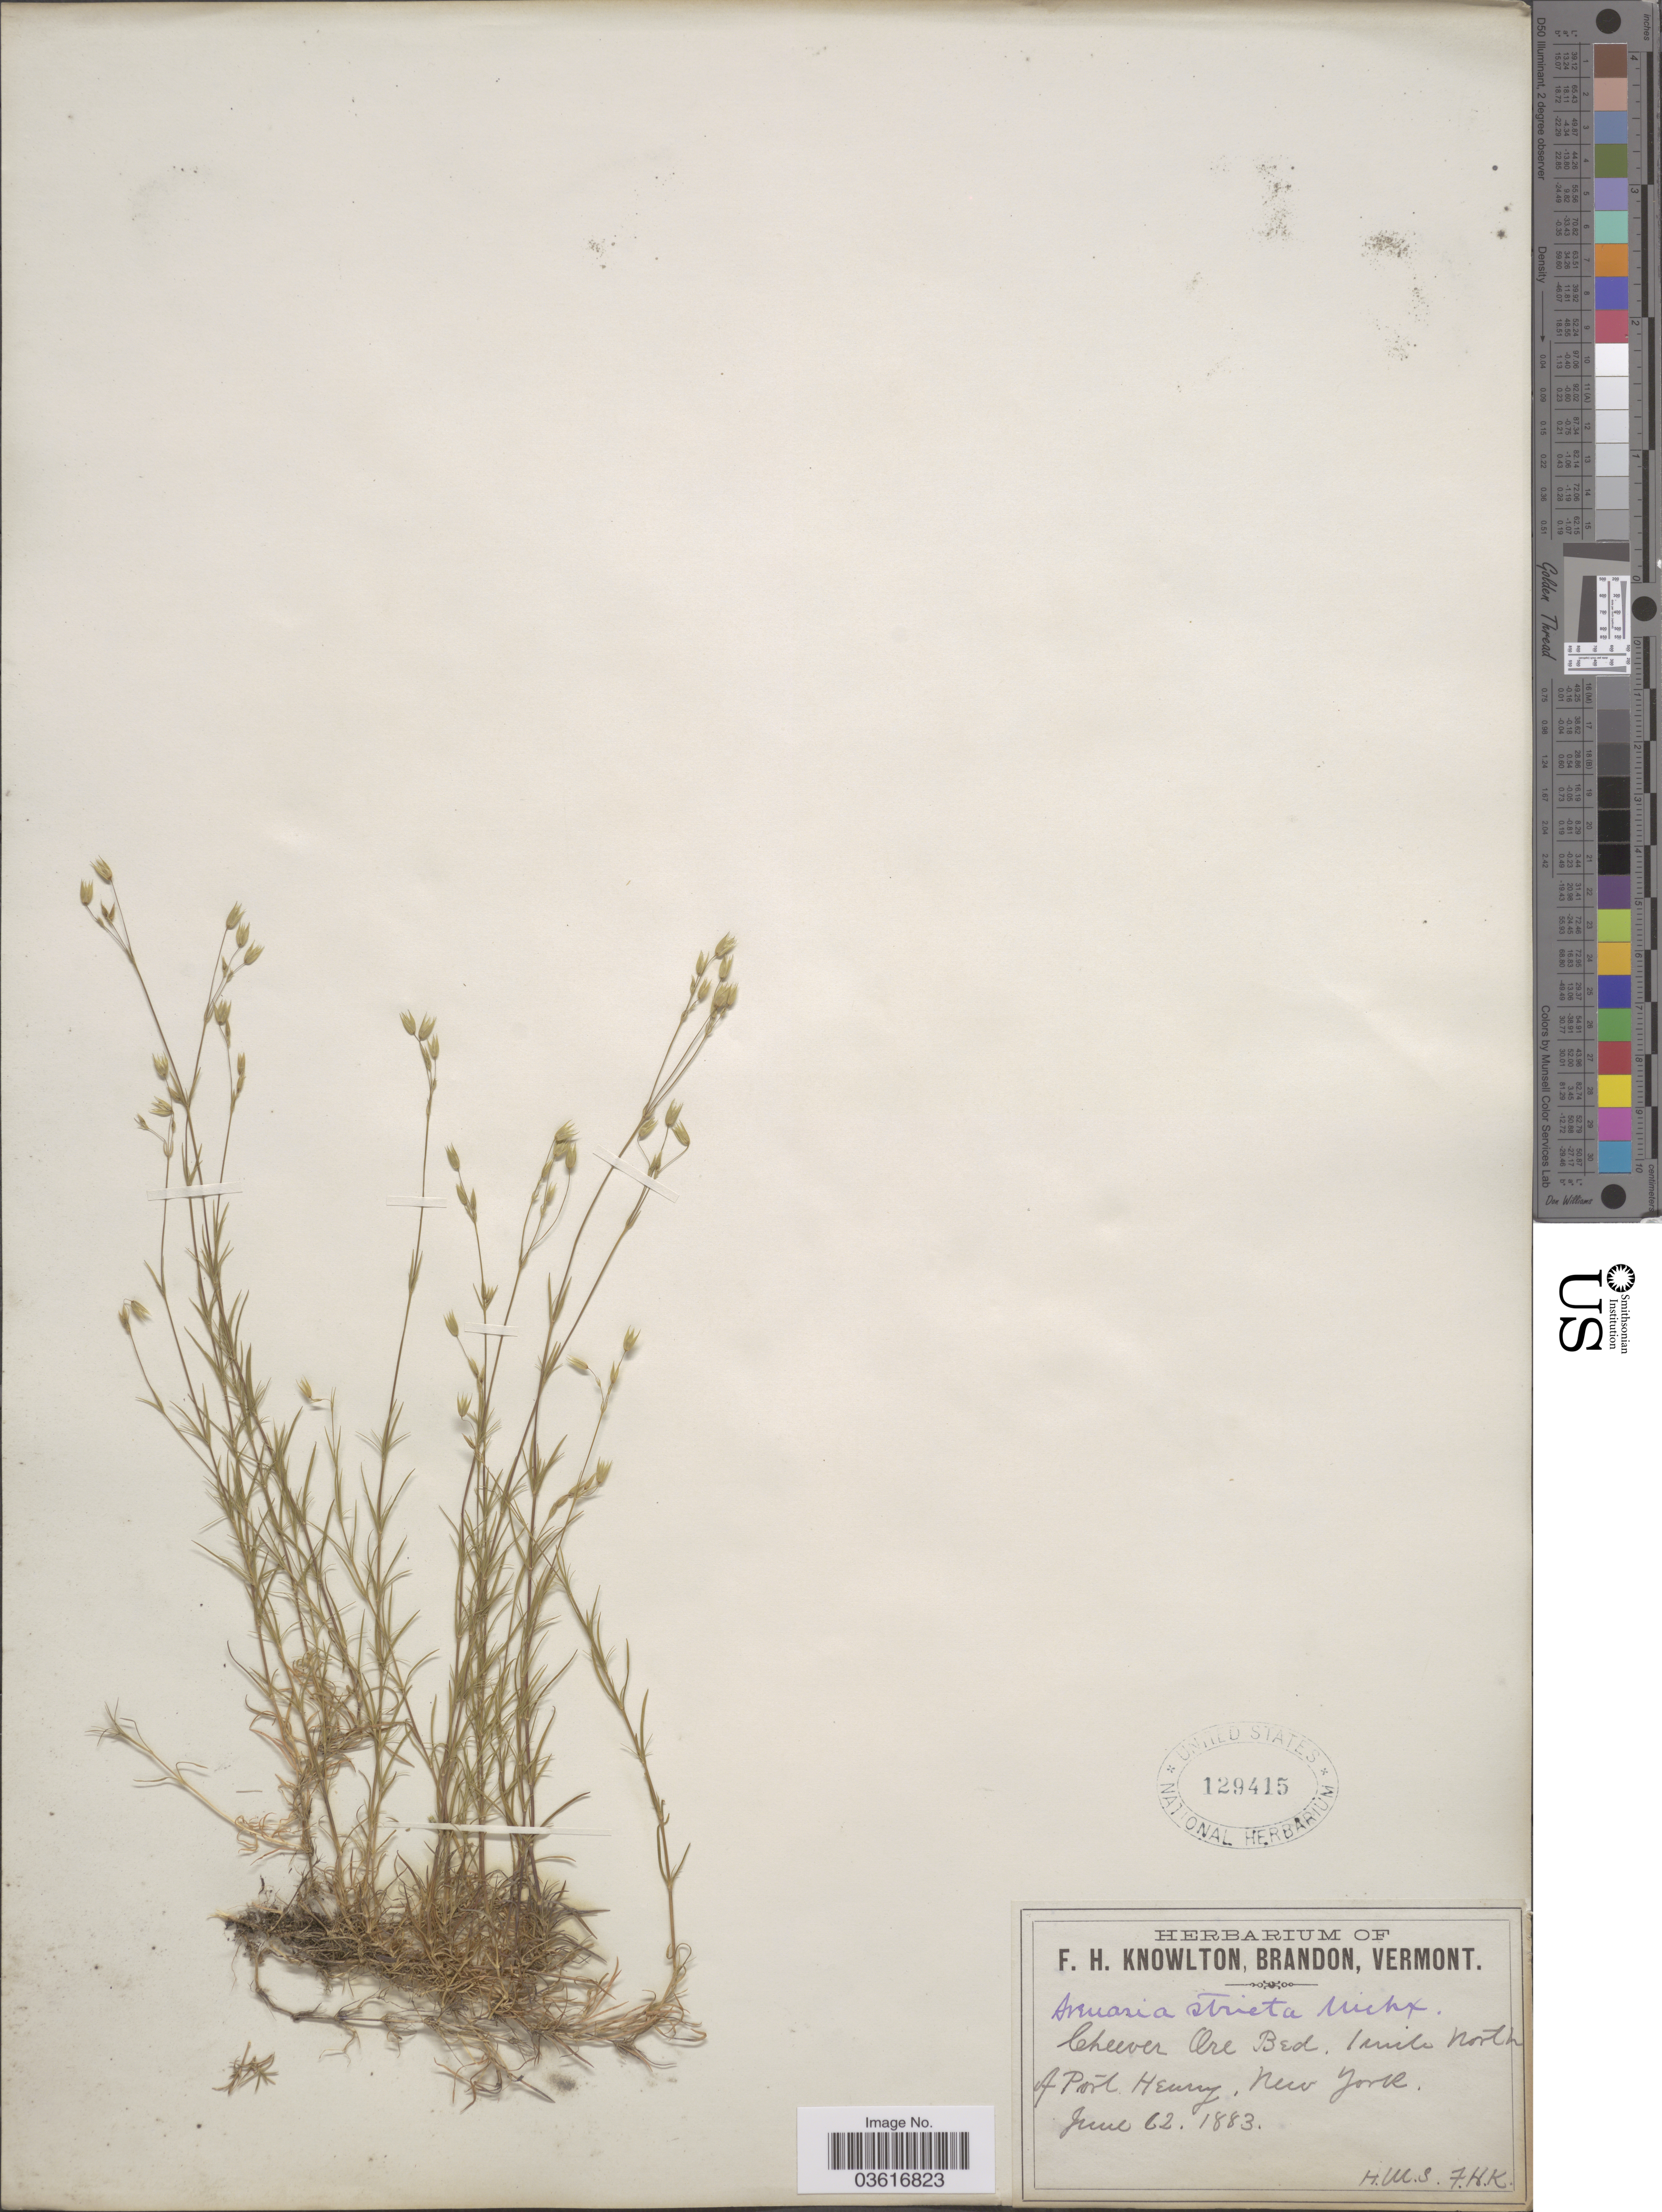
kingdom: Plantae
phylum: Tracheophyta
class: Magnoliopsida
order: Caryophyllales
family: Caryophyllaceae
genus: Minuartia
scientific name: Minuartia stricta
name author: (Sw.) Hiern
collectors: H. M. S. & F. H. Knowlton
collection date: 1883-06-12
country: United States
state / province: New York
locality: Cheever Ore Bed. 1 mile north of Port Henry.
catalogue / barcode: US 129415